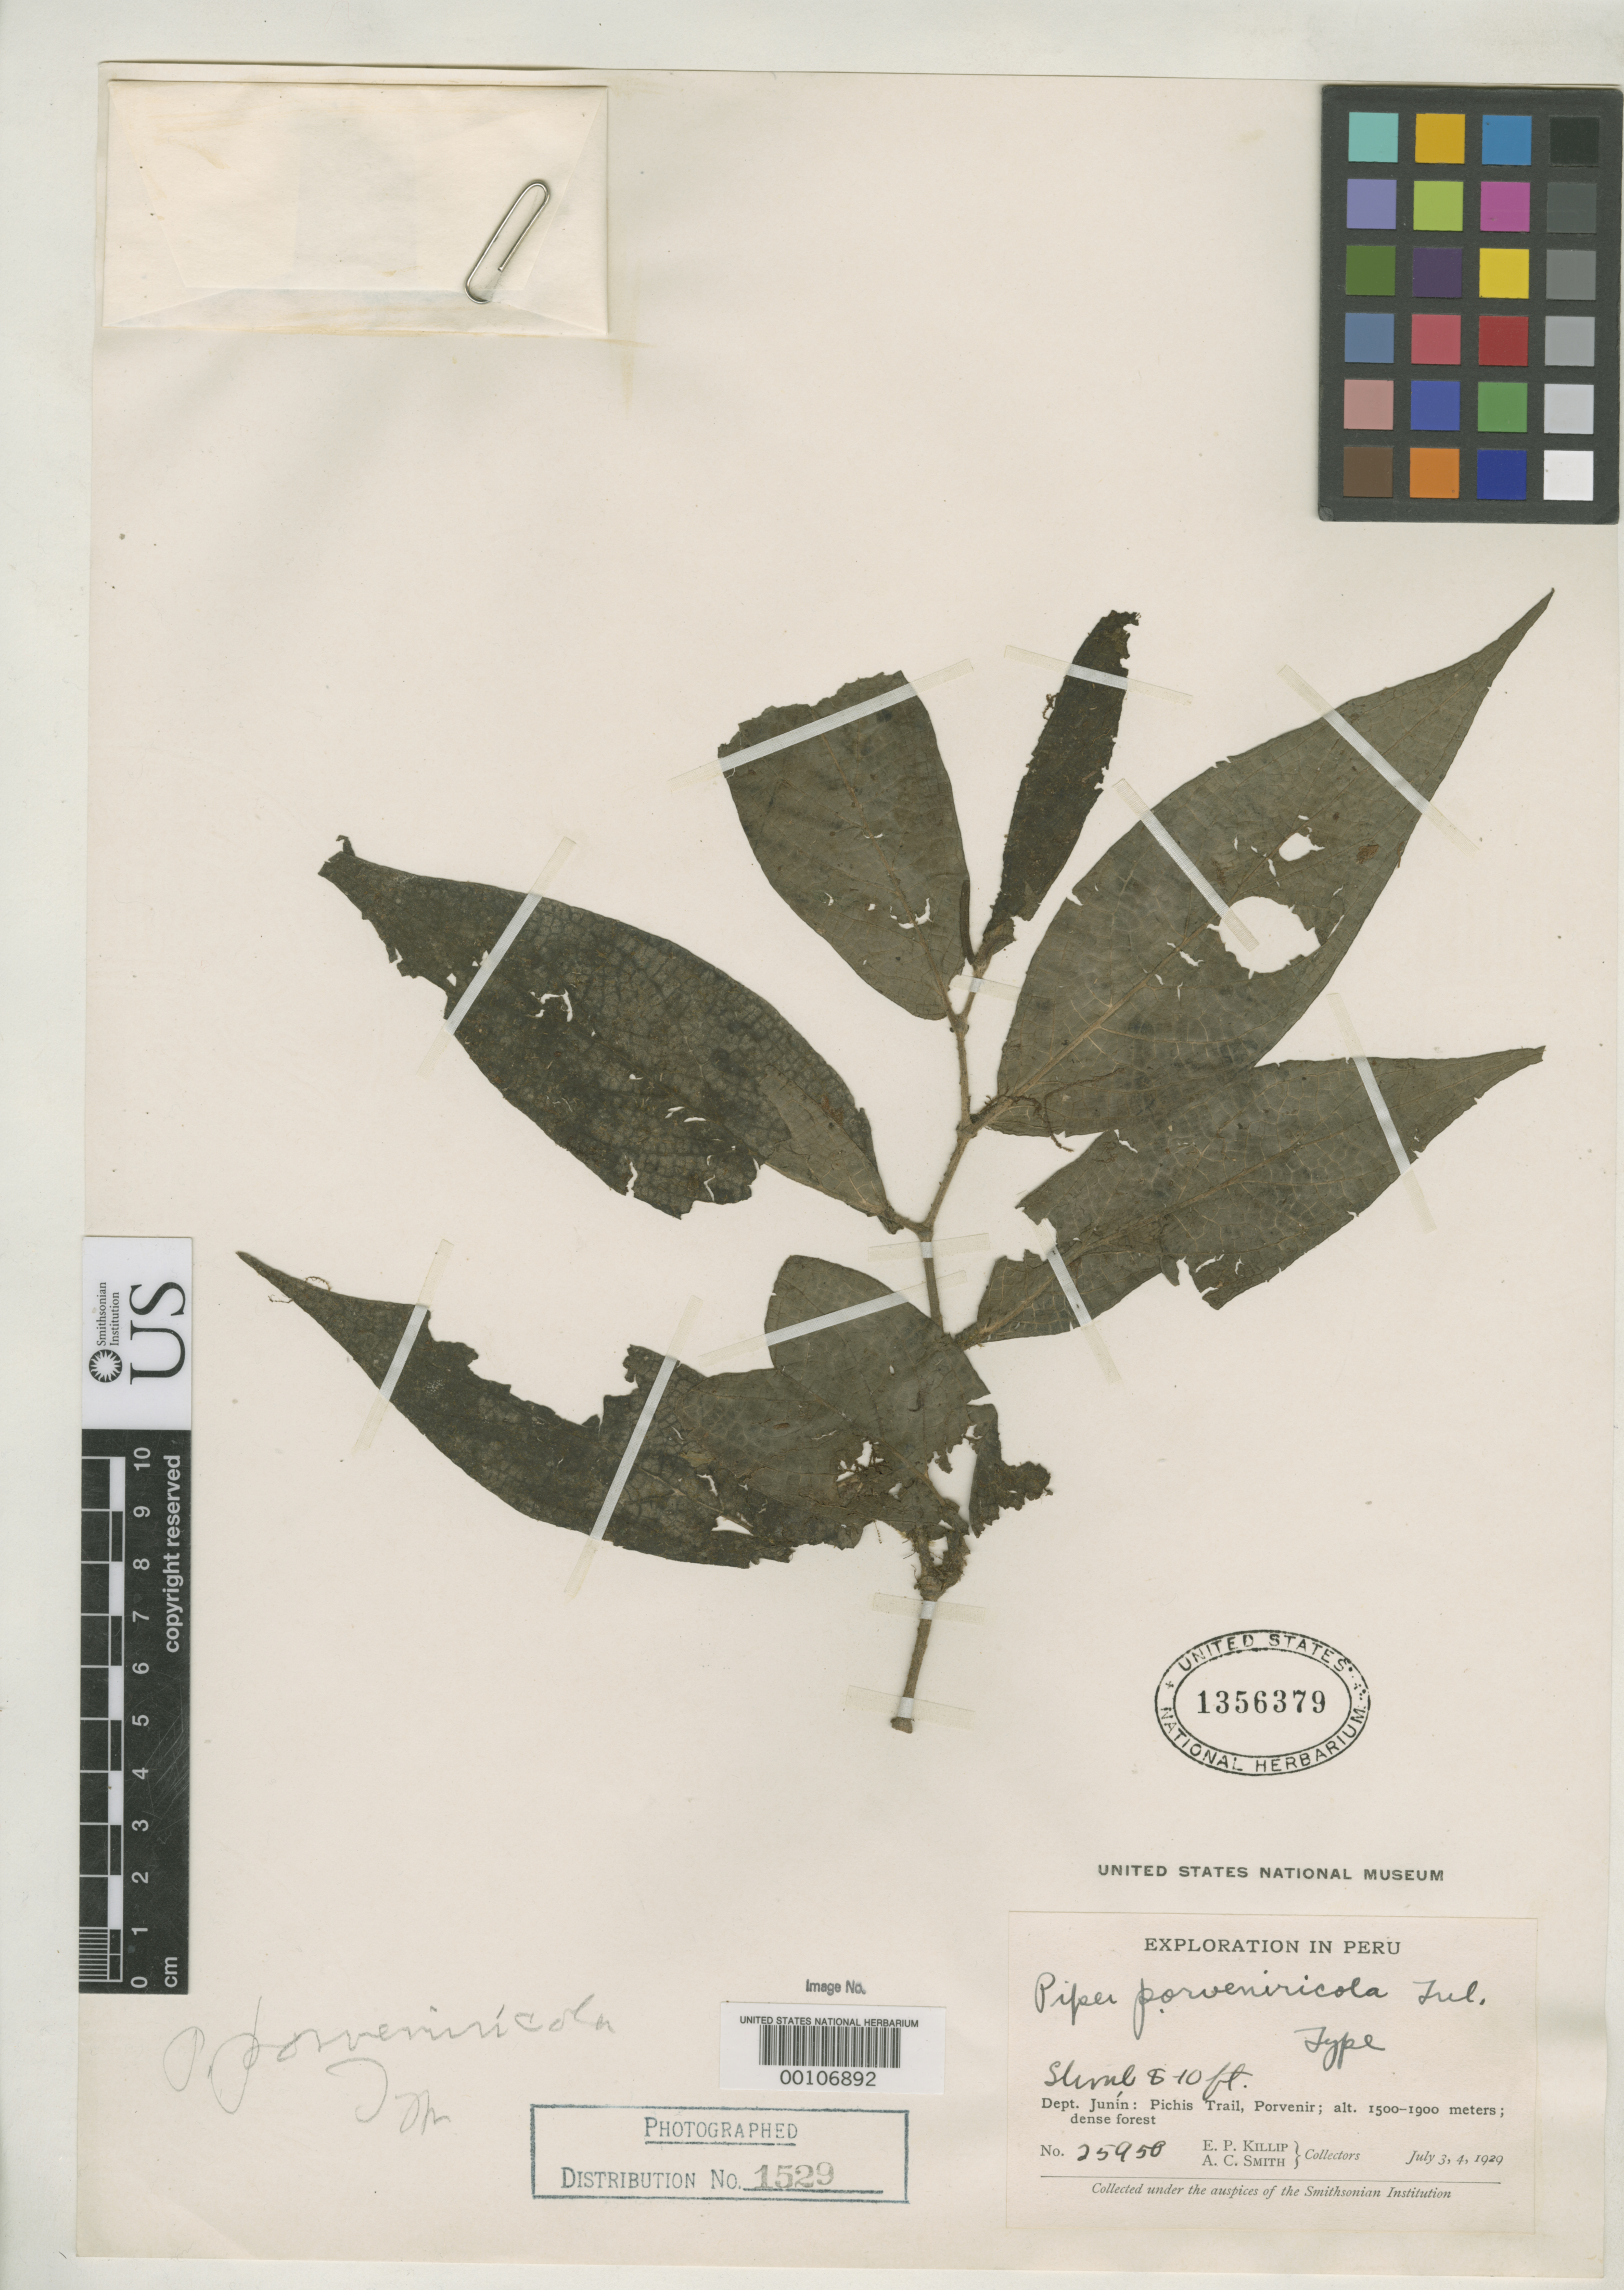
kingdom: Plantae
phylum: Tracheophyta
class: Magnoliopsida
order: Piperales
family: Piperaceae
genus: Piper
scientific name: Piper porveniricola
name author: Trel. in J.F. Macbr.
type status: Possible Holotype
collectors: E. P. Killip & A. C. Smith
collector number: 25950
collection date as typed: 03 Jul 1929 to 04 Jul 1929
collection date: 1929-07-03/1929-07-04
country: Peru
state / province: Junín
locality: Porvenir, Pichis Trail.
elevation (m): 1500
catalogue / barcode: US 1356379